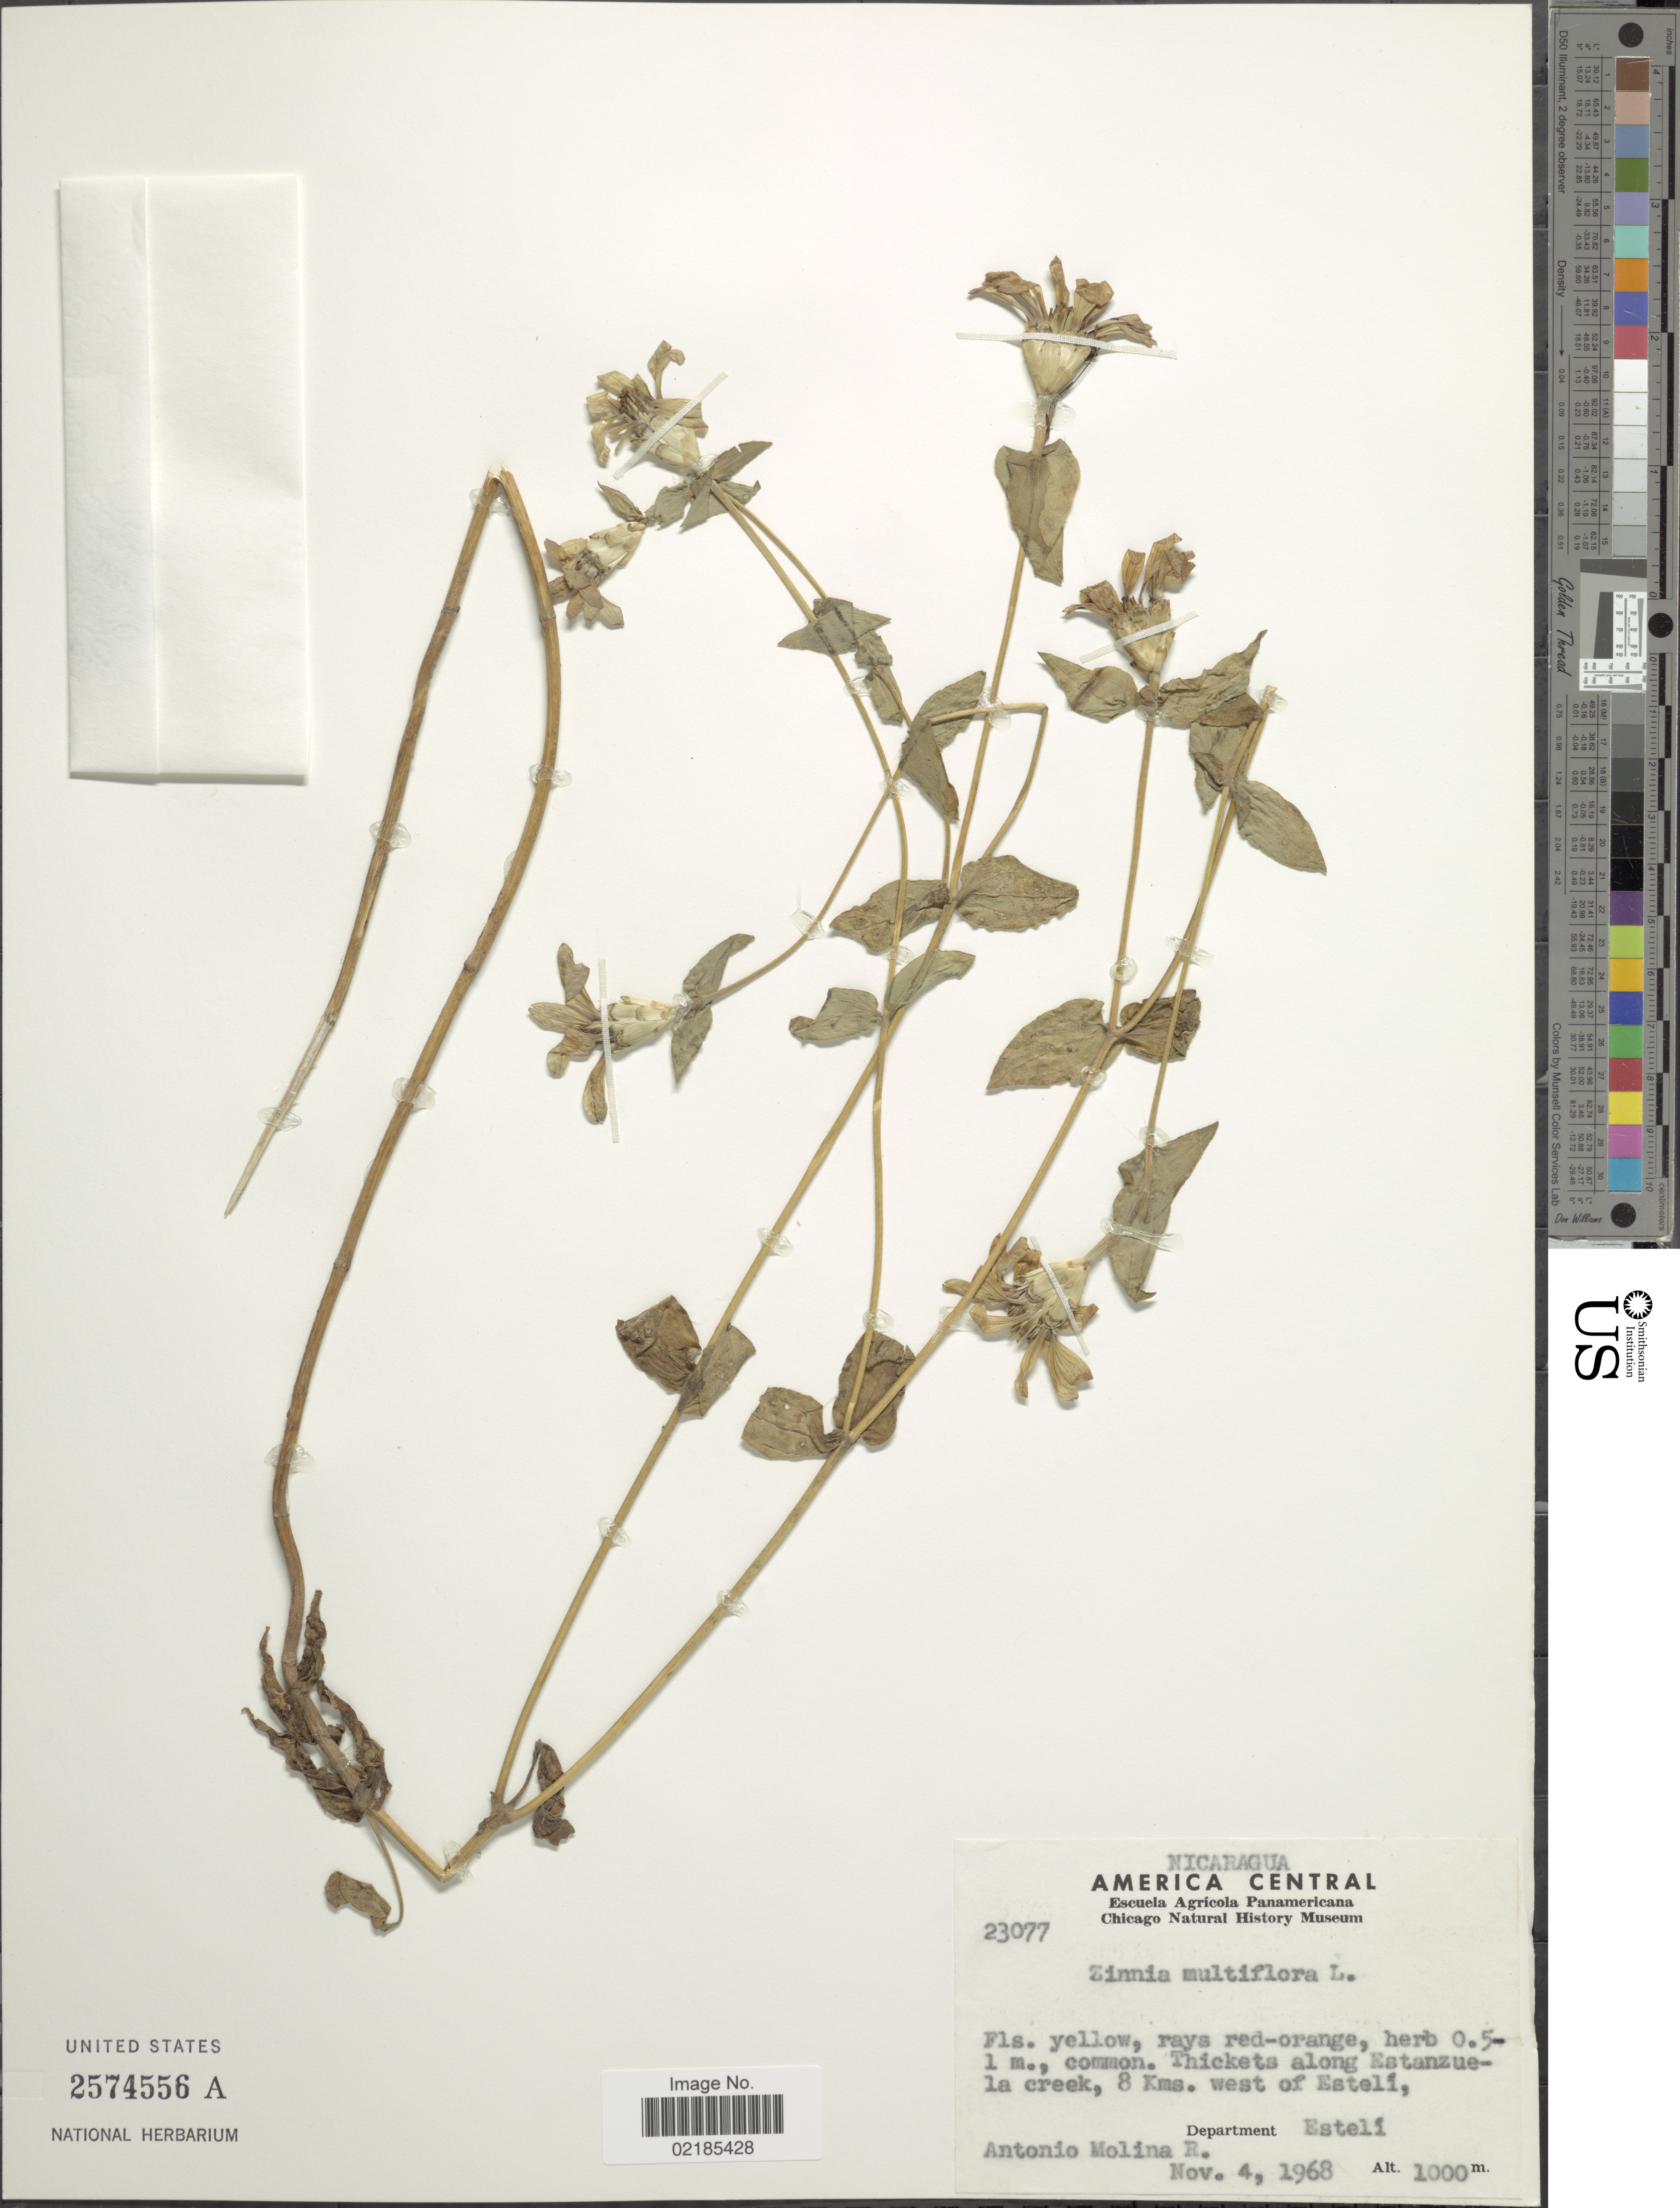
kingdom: Plantae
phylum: Tracheophyta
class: Magnoliopsida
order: Asterales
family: Asteraceae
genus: Zinnia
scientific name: Zinnia peruviana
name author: (L.) L.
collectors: A. Molina R.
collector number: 23077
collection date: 1968-11-04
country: Nicaragua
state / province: Esteli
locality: Thickets along Estanzuela creek, 8 kms. west of Esteli.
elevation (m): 1000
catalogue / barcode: US 2574556A